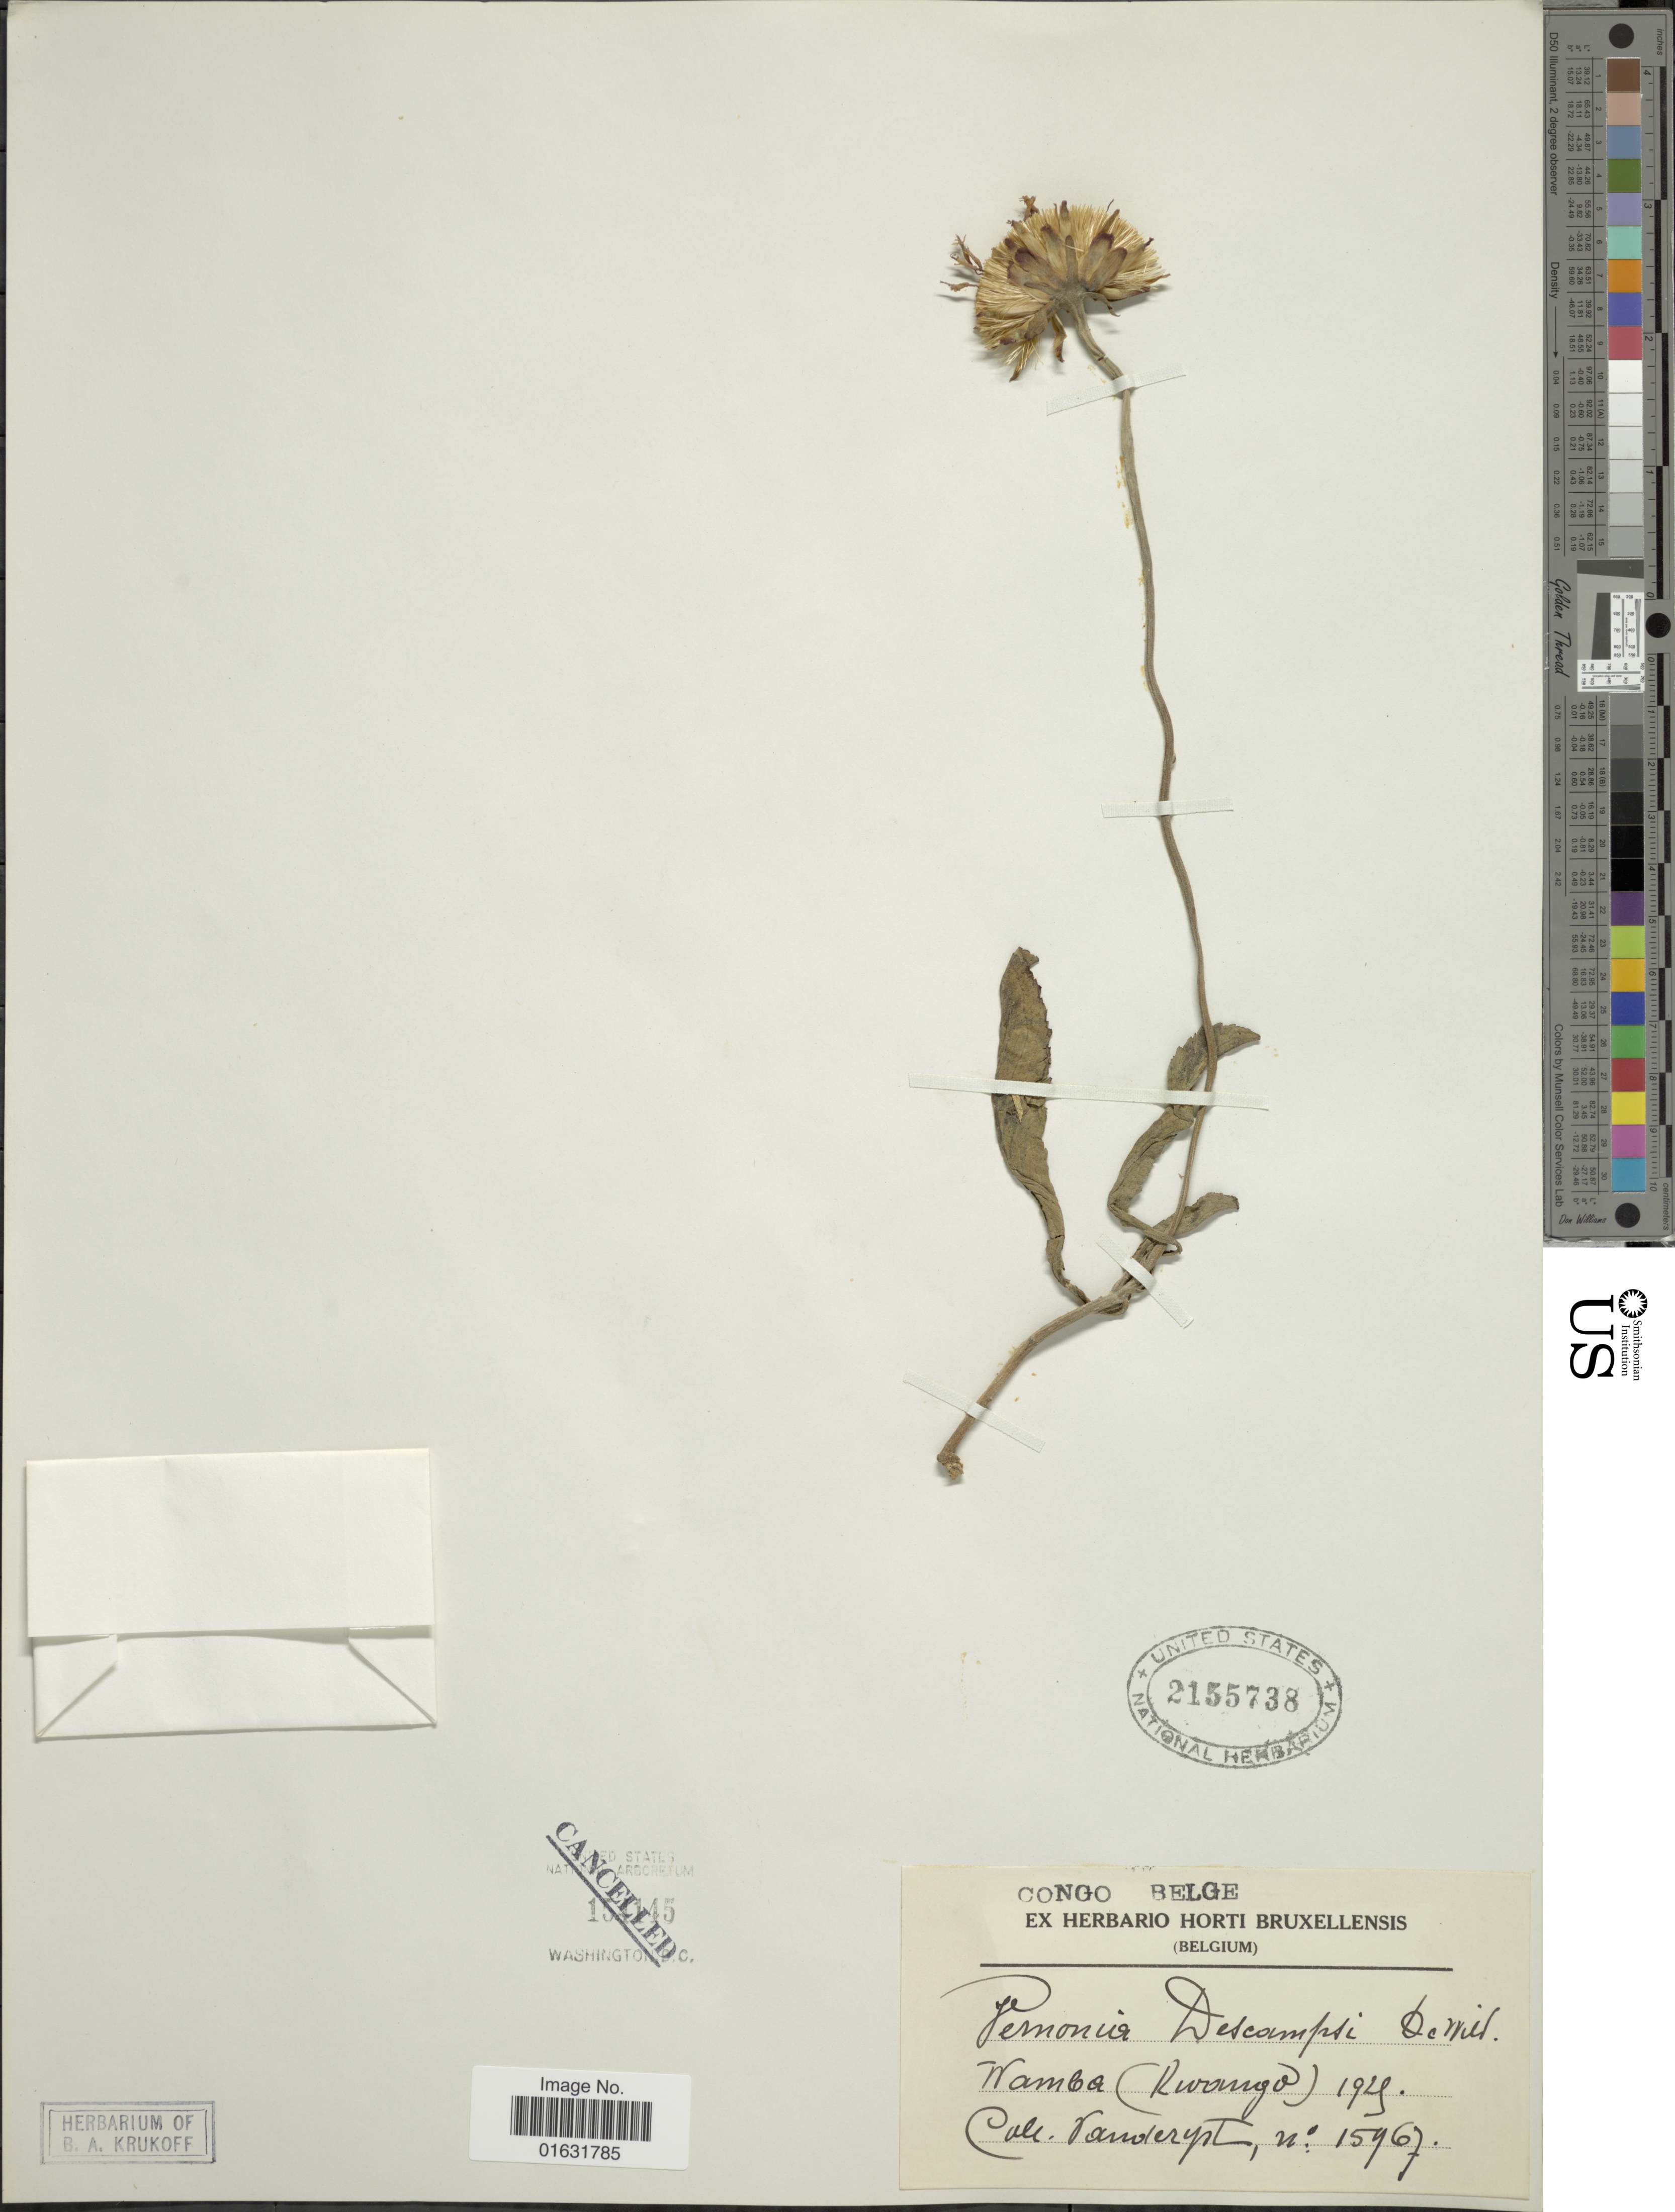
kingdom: Plantae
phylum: Tracheophyta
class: Magnoliopsida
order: Asterales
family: Asteraceae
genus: Baccharoides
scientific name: Baccharoides longipedunculata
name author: (De Wild.) Isawumi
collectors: Vanderyst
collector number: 15967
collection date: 1929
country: Congo, Democratic Republic of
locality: Congo Belge, Wamba (Kwango)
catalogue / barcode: US 2155738